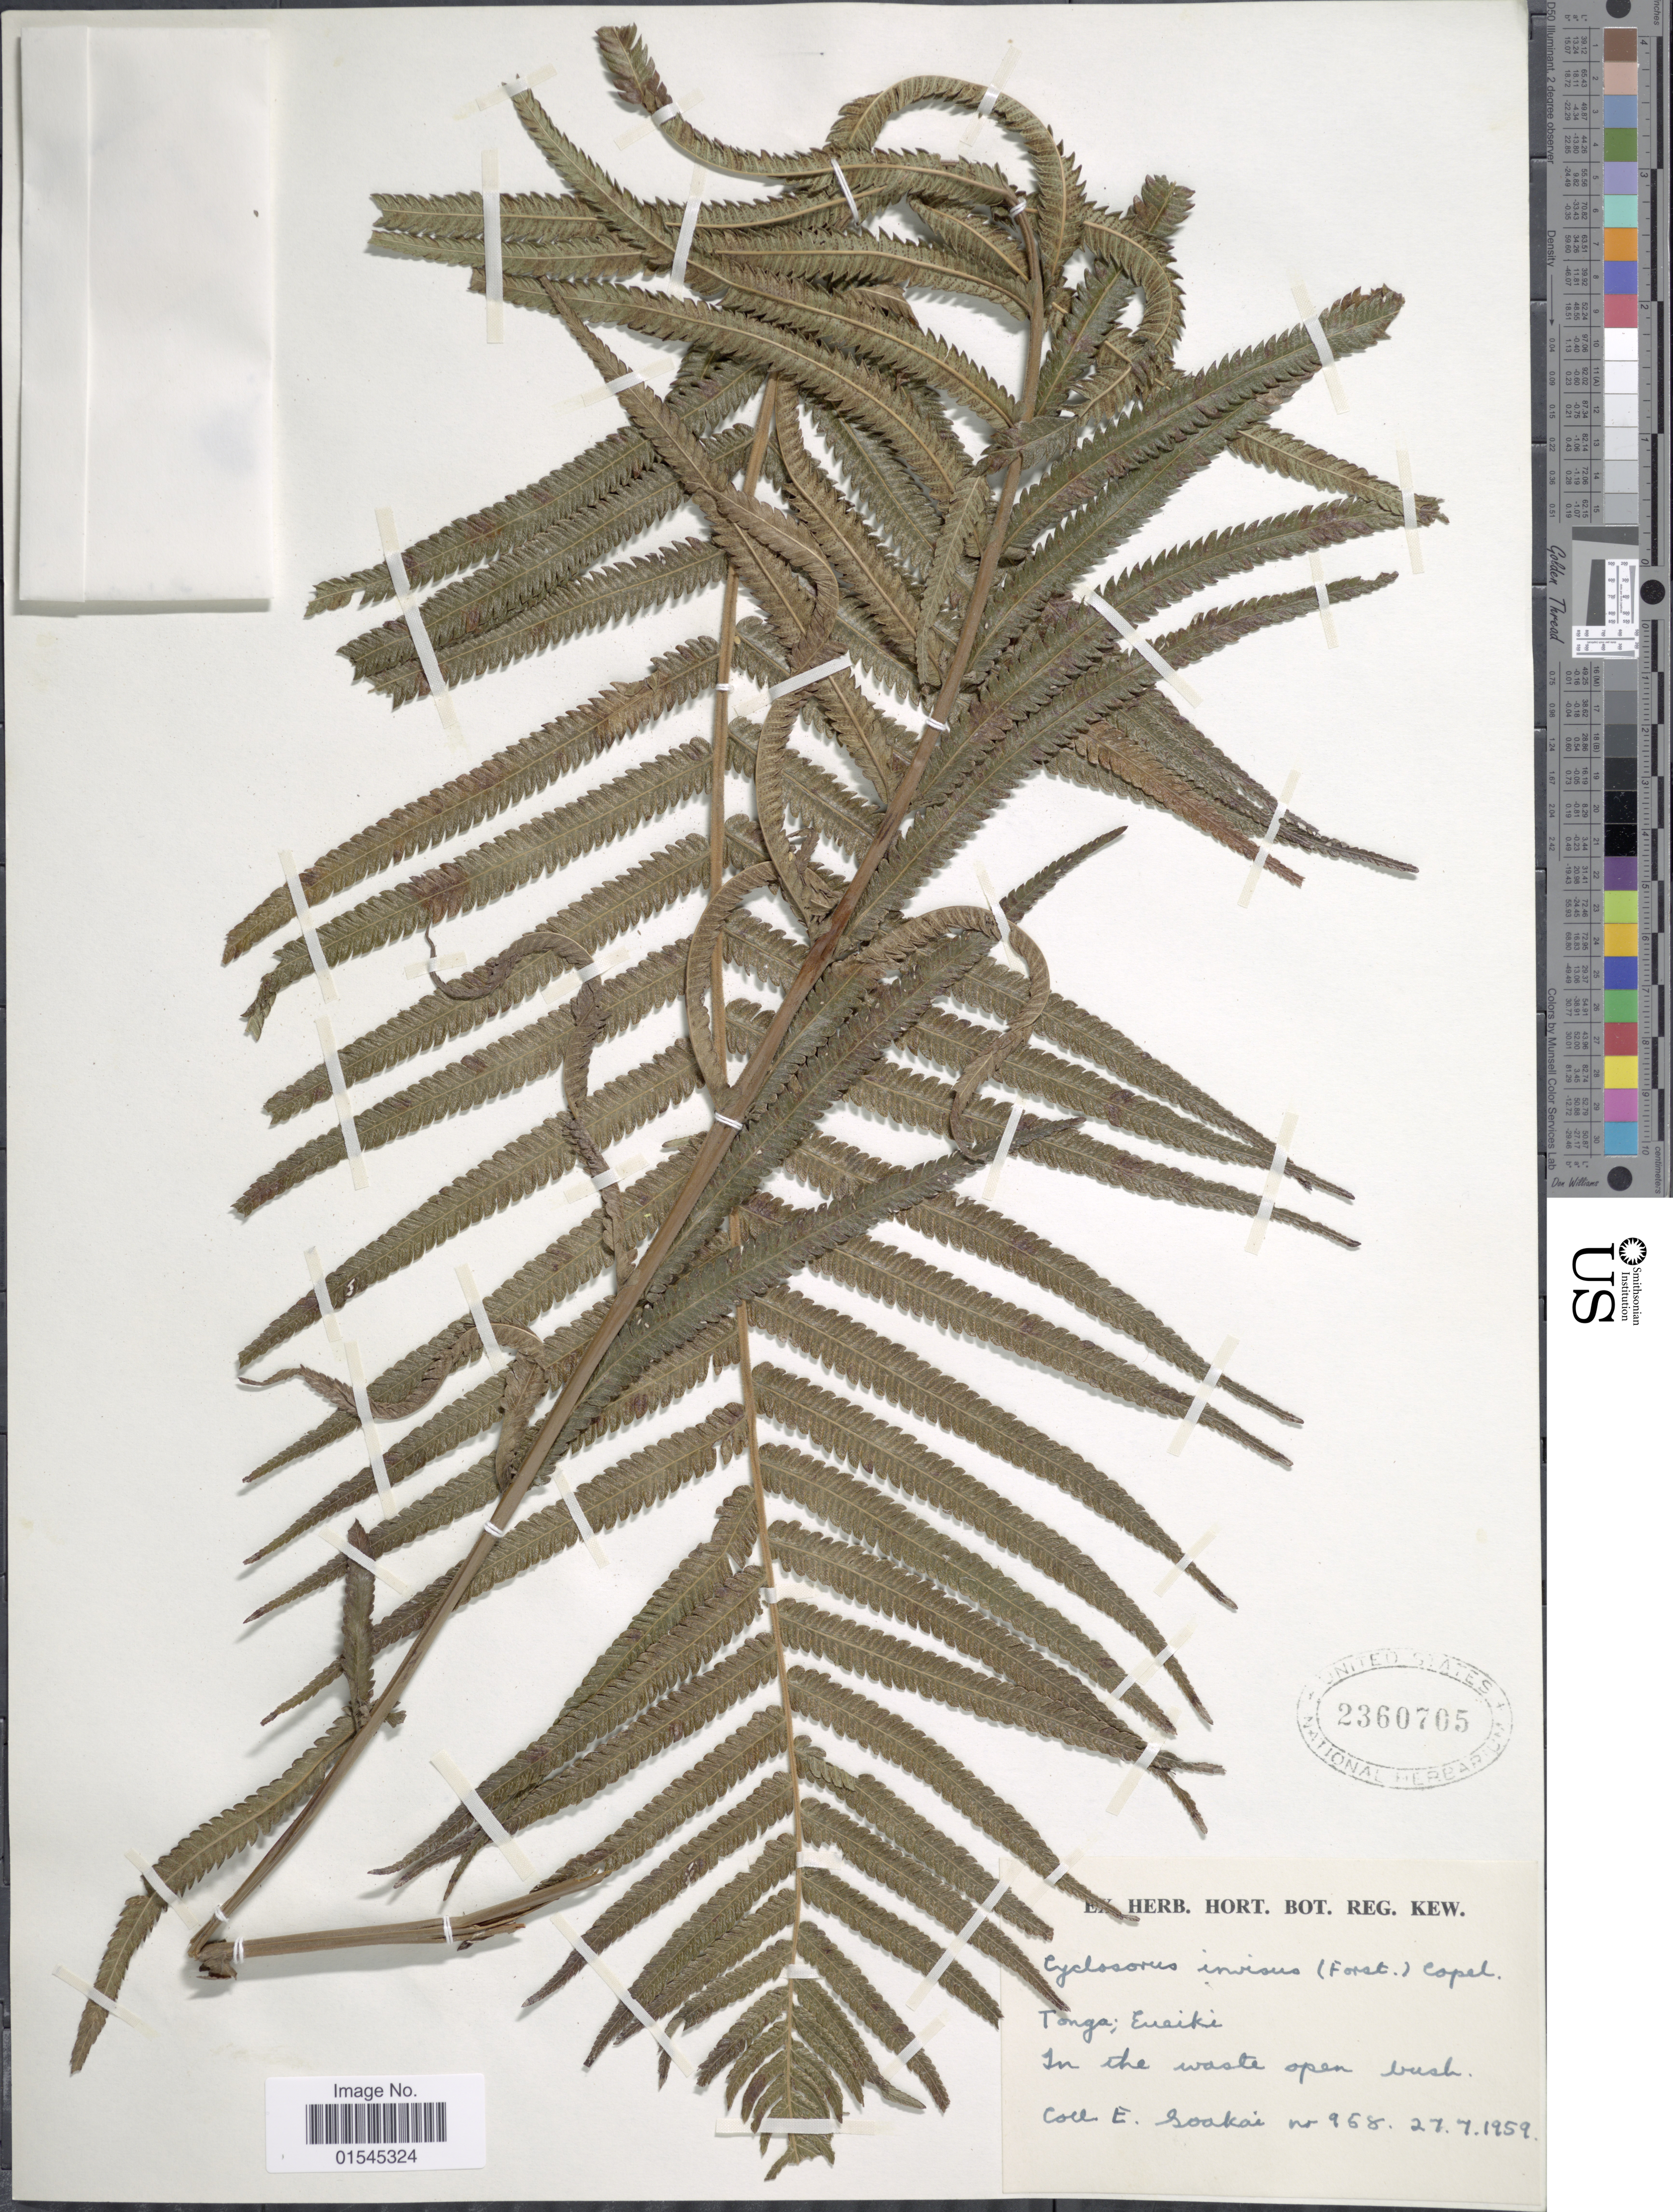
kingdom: Plantae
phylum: Tracheophyta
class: Polypodiopsida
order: Polypodiales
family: Thelypteridaceae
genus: Sphaerostephanos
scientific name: Sphaerostephanos invisus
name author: (G. Forst.) Holttum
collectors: E. Soakai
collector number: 968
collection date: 1959-07-27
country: Tonga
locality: Euaiki. In the waste open bush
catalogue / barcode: US 2360705